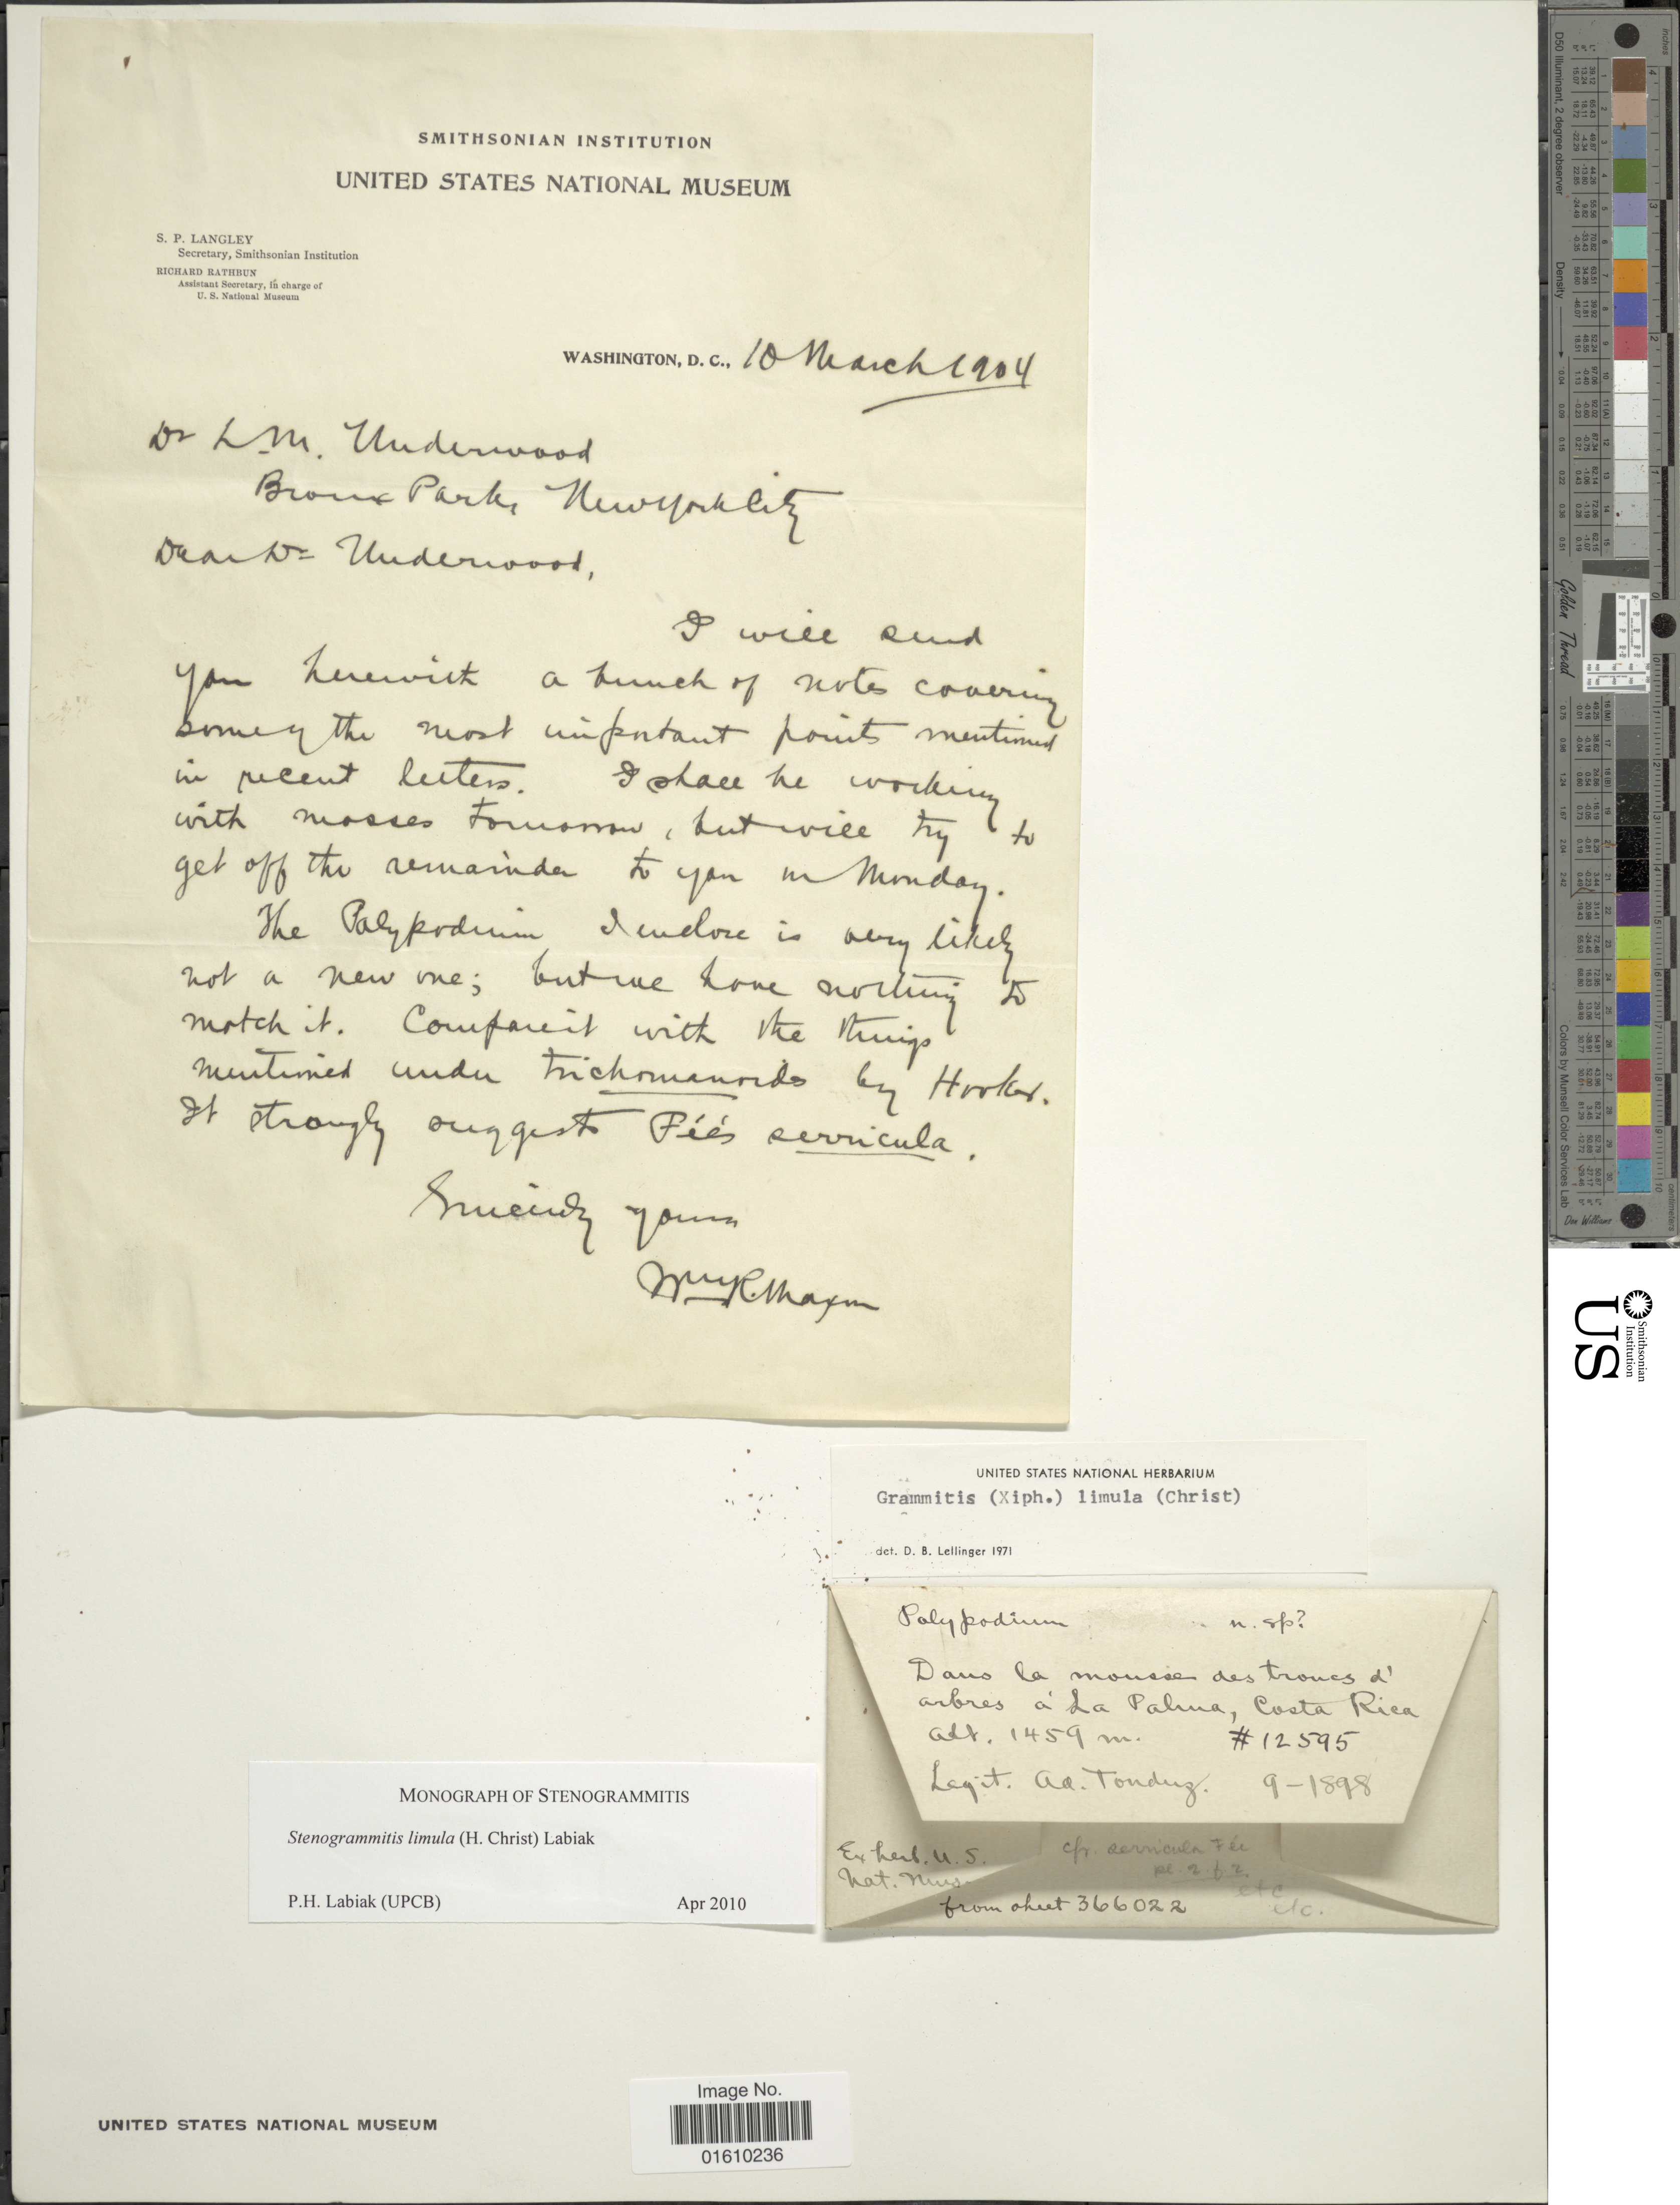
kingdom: Plantae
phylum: Tracheophyta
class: Polypodiopsida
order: Polypodiales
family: Polypodiaceae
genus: Stenogrammitis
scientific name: Stenogrammitis limula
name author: (Christ) Labiak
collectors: A. Tonduz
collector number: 12595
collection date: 1898-09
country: Costa Rica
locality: Dans la mousse des troncs d' arbres a' La Palma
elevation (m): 1459